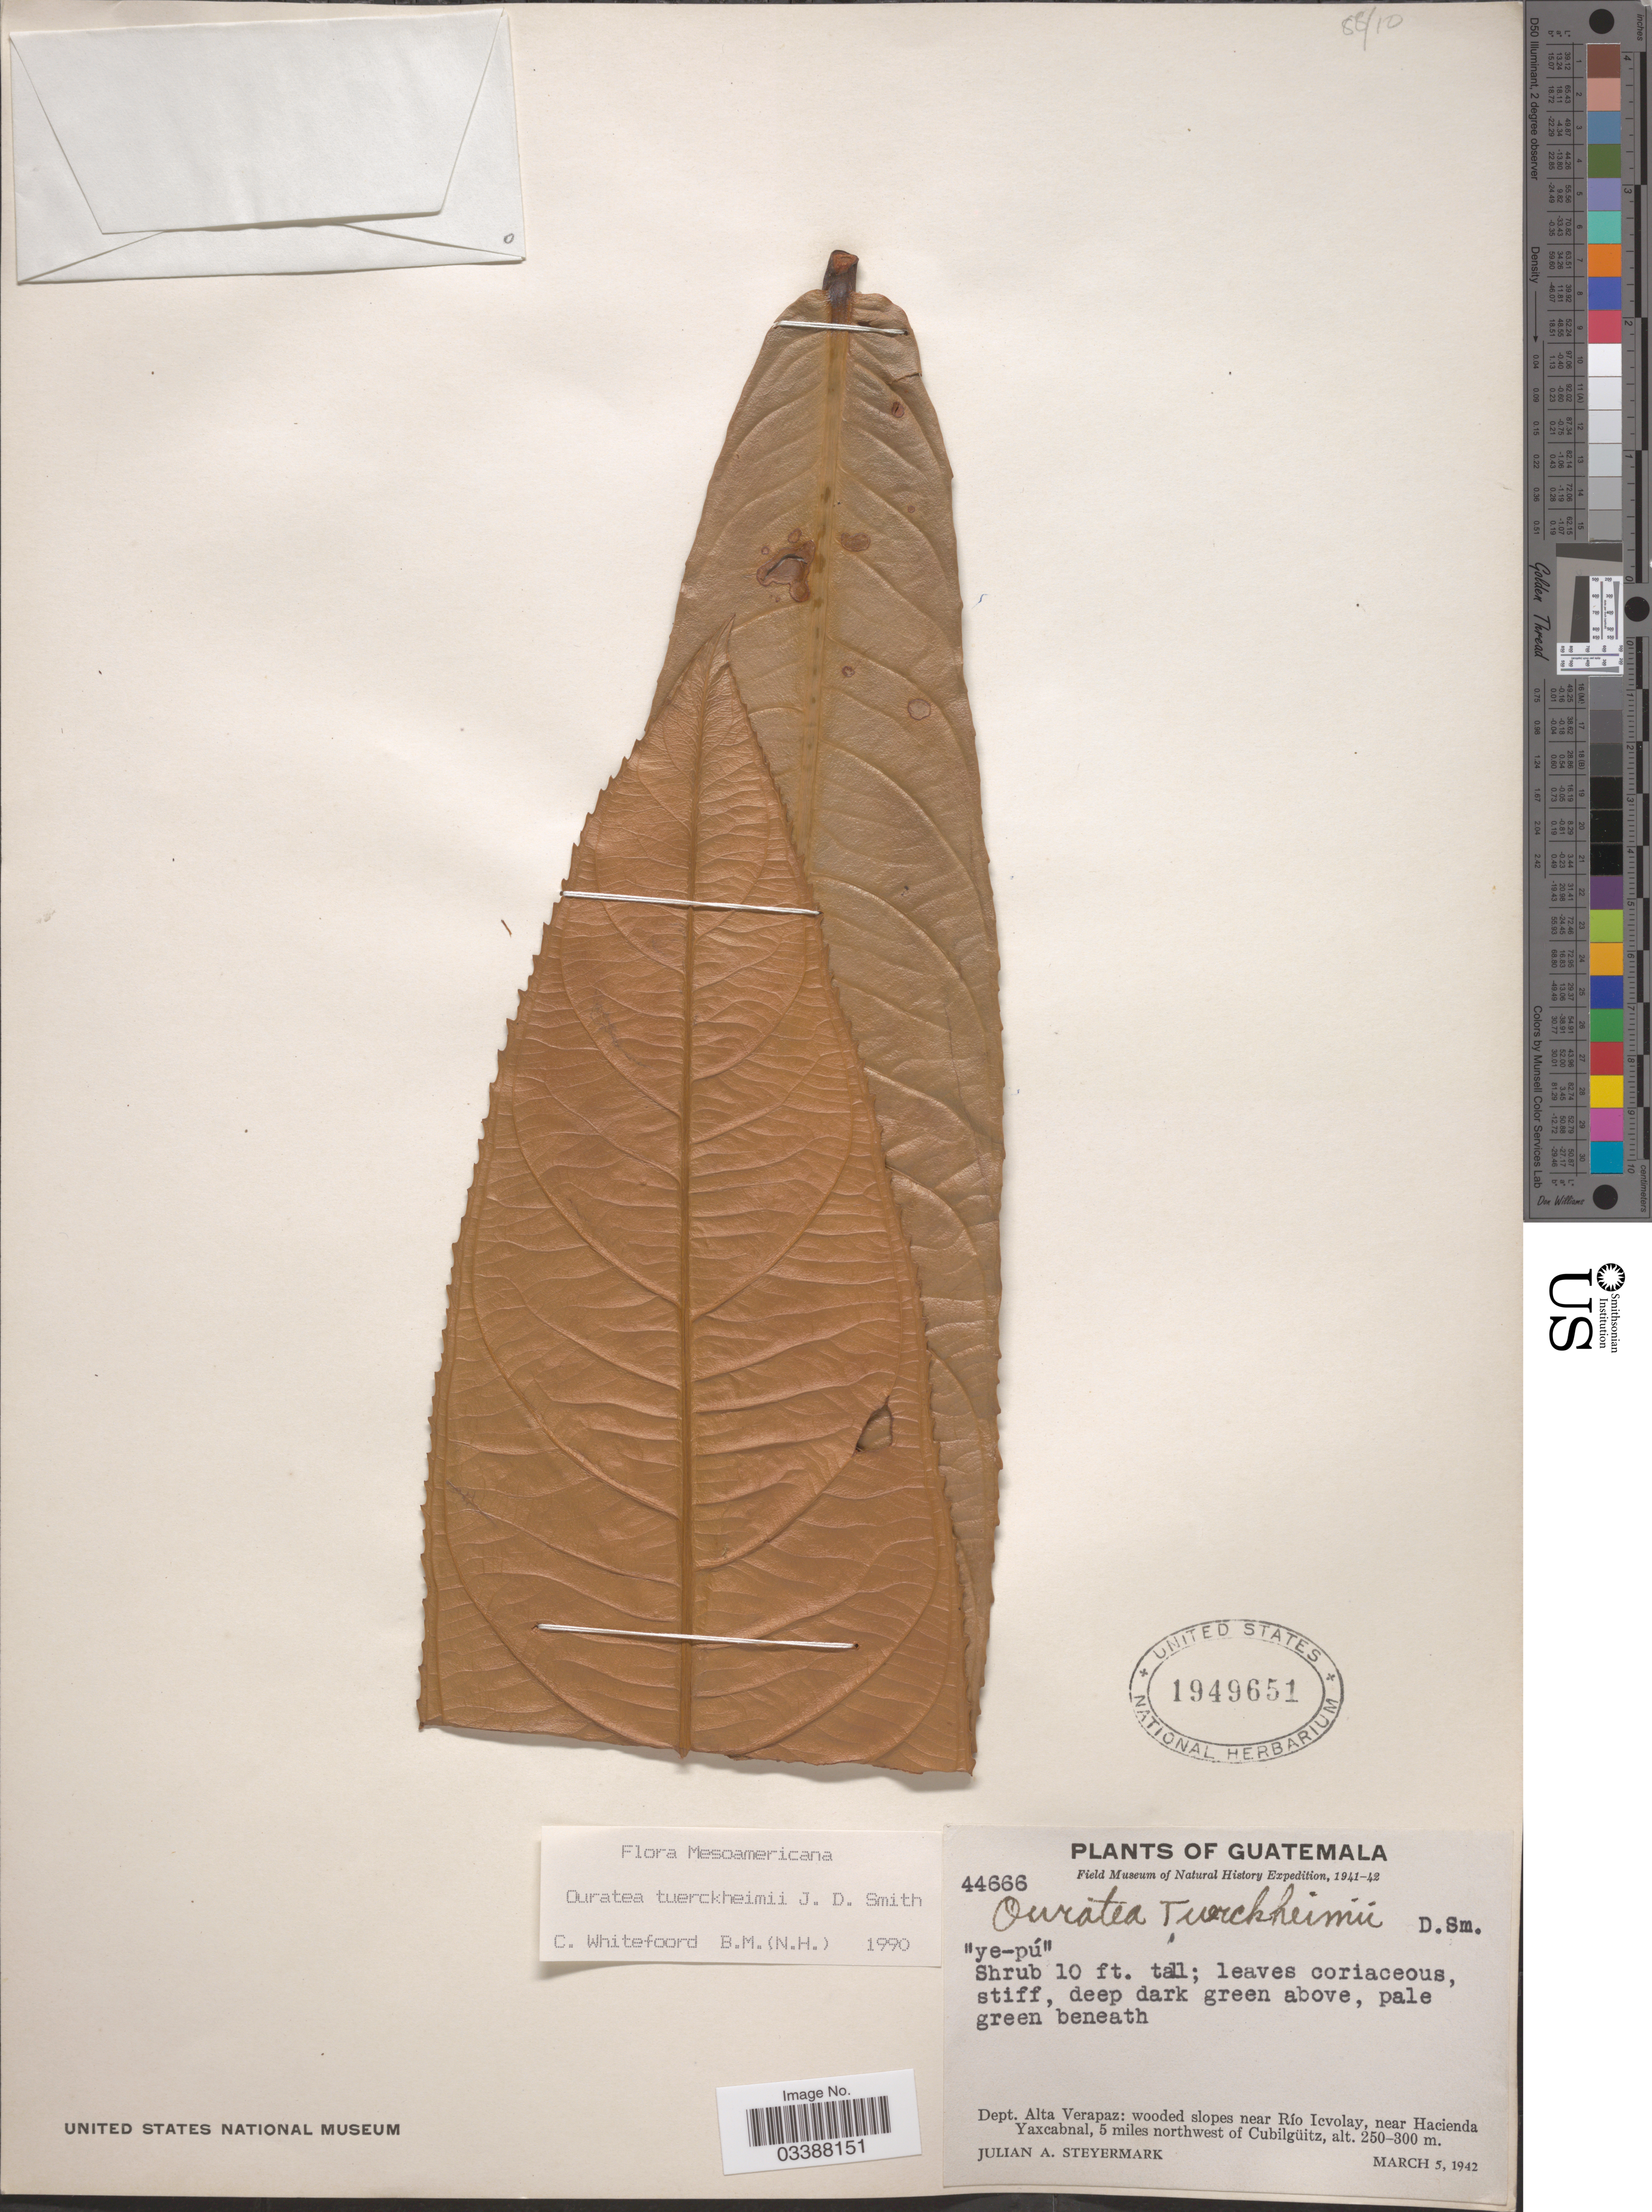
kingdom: Plantae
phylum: Tracheophyta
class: Magnoliopsida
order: Malpighiales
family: Ochnaceae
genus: Ouratea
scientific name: Ouratea tuerckheimii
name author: Donn. Sm.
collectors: J. Steyermark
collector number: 44666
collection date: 1942-03-05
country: Guatemala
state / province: Alta Verapaz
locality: Dept. Alta Verapaz: wooded slopes near Río Icvolay, near Hacienda Yaxcabnal, 5 miles northwest of Cubilgüitz.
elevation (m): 250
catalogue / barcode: US 1949651